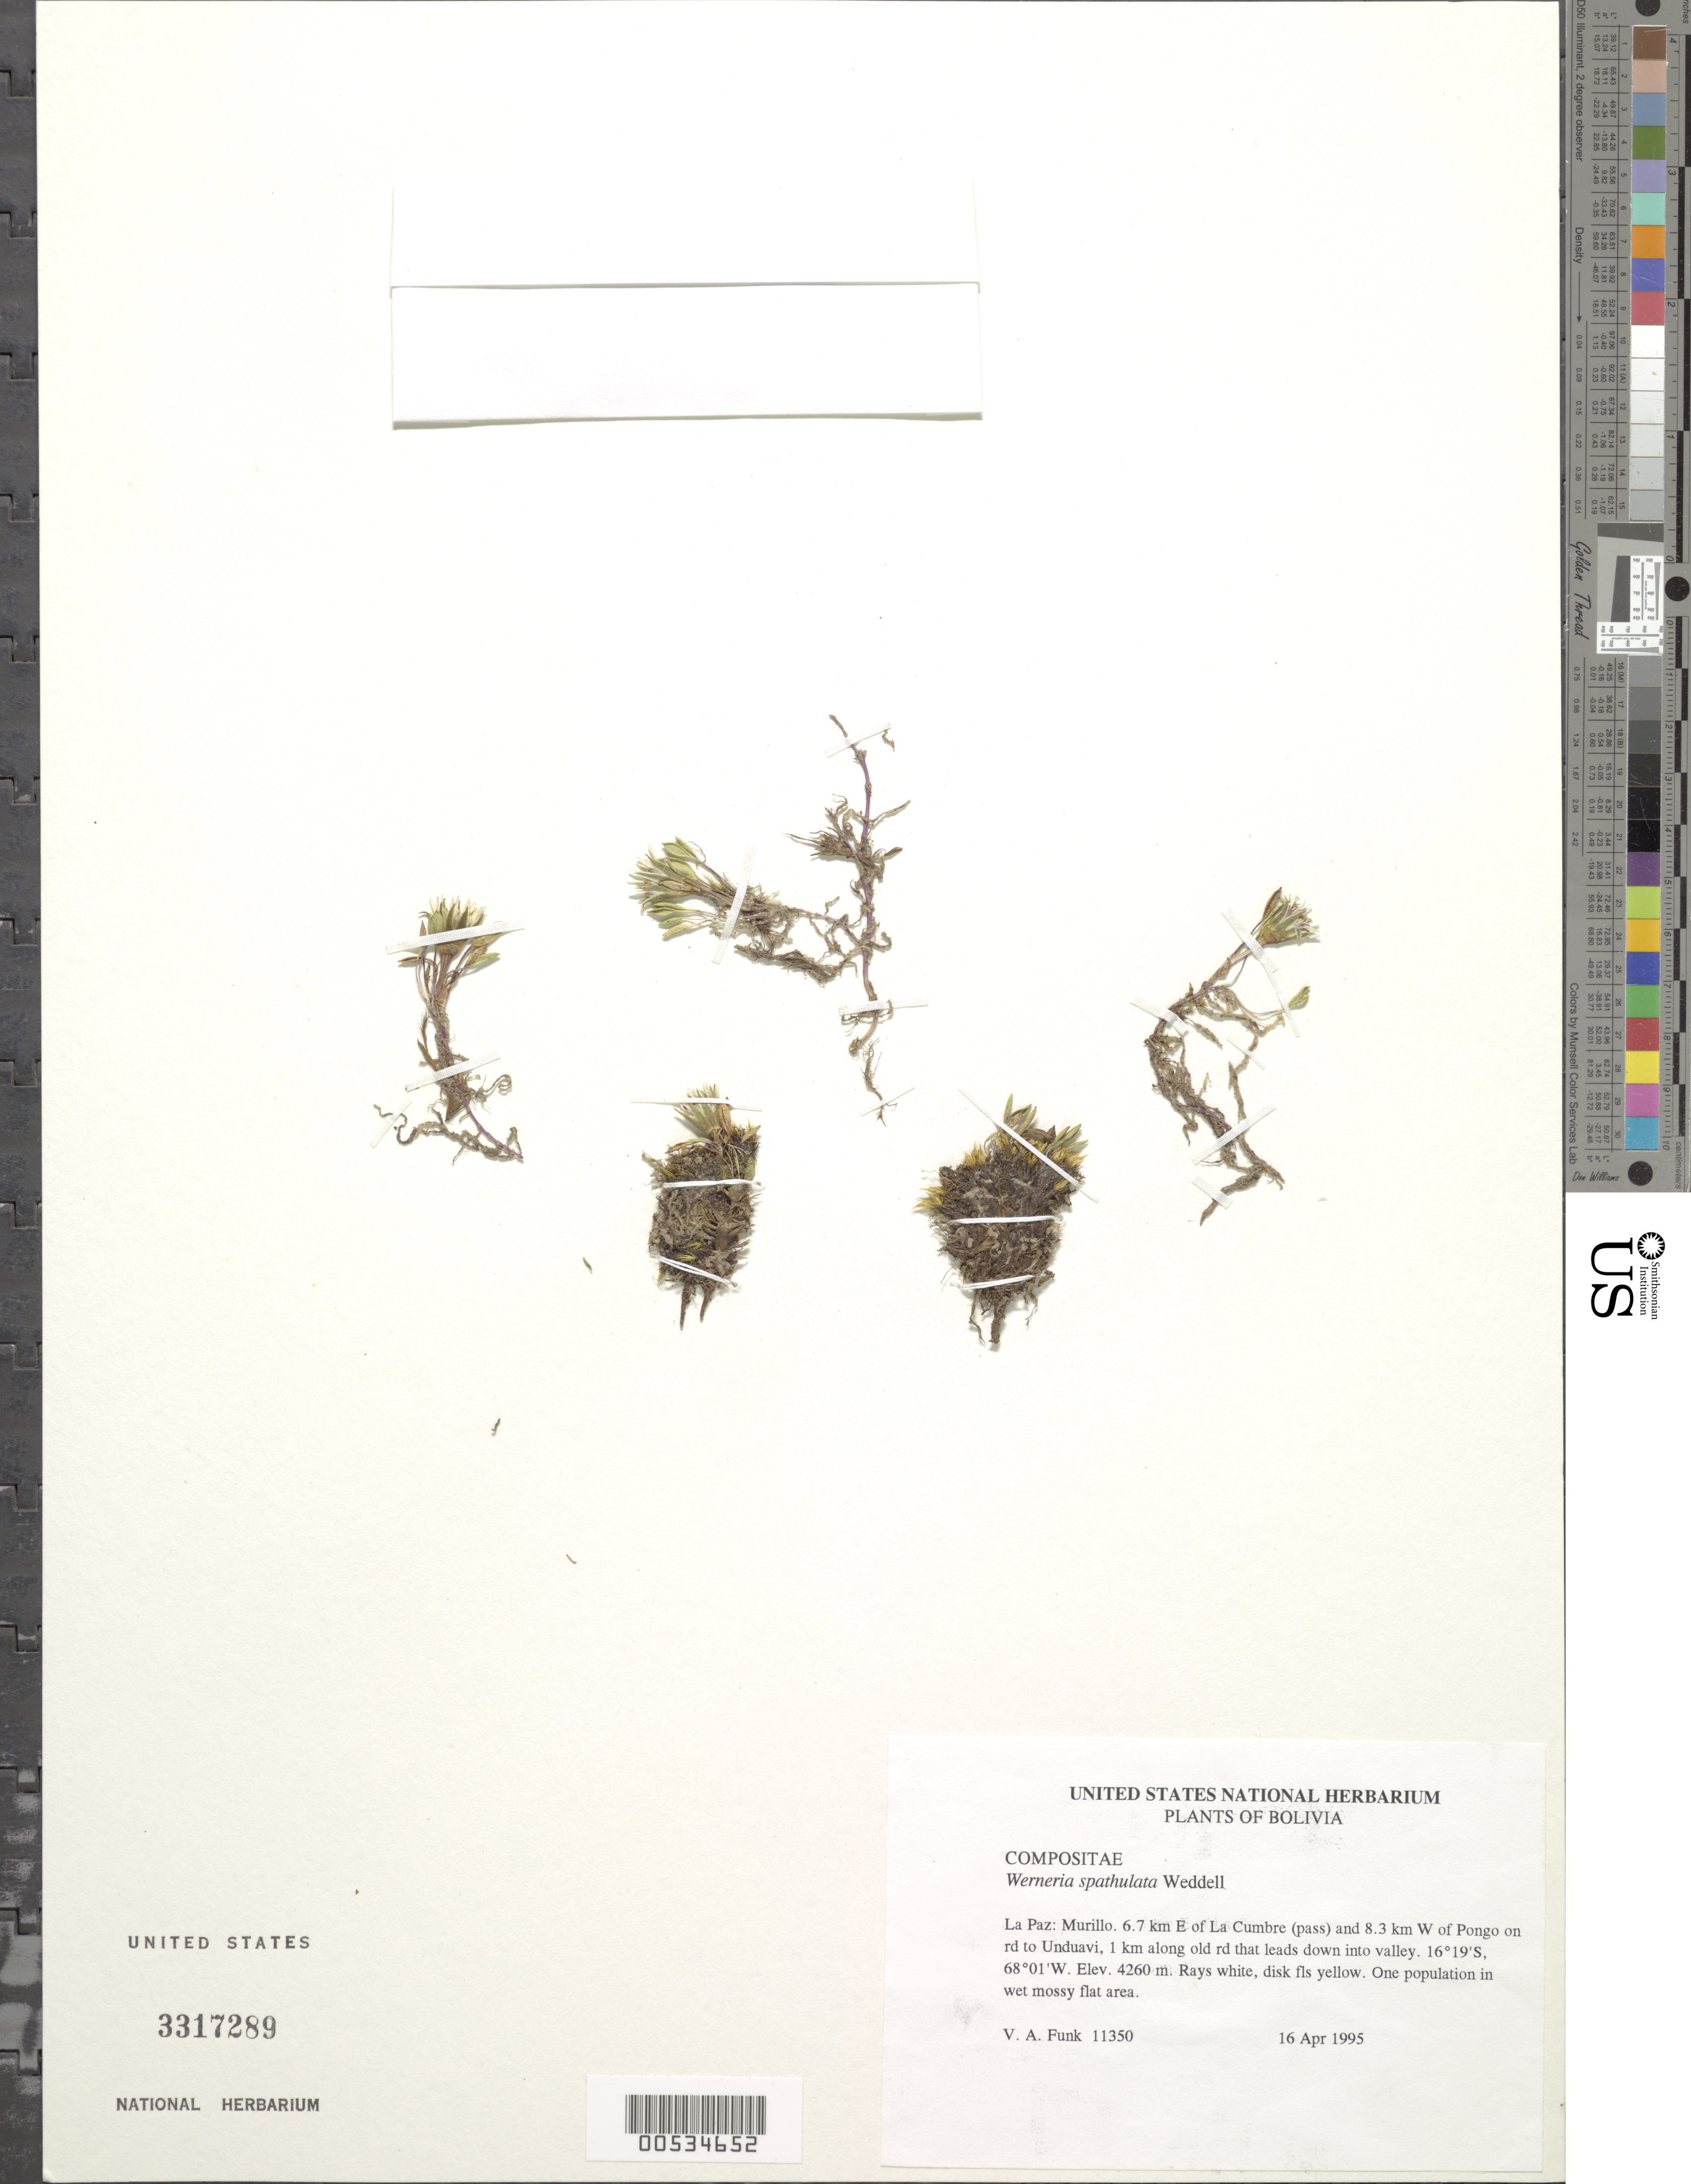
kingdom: Plantae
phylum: Tracheophyta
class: Magnoliopsida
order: Asterales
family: Asteraceae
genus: Werneria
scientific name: Werneria spathulata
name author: Wedd.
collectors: V. Funk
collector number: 11350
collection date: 1995-04-16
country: Bolivia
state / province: La Paz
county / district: Murillo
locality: La Cumbre (pass), 6.7 km E of and 8.3 km W of Pongo on rd to Unduavi, 1 km along old rd that leads down into valley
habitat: Wet mossy area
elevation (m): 4260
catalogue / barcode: US 3317289